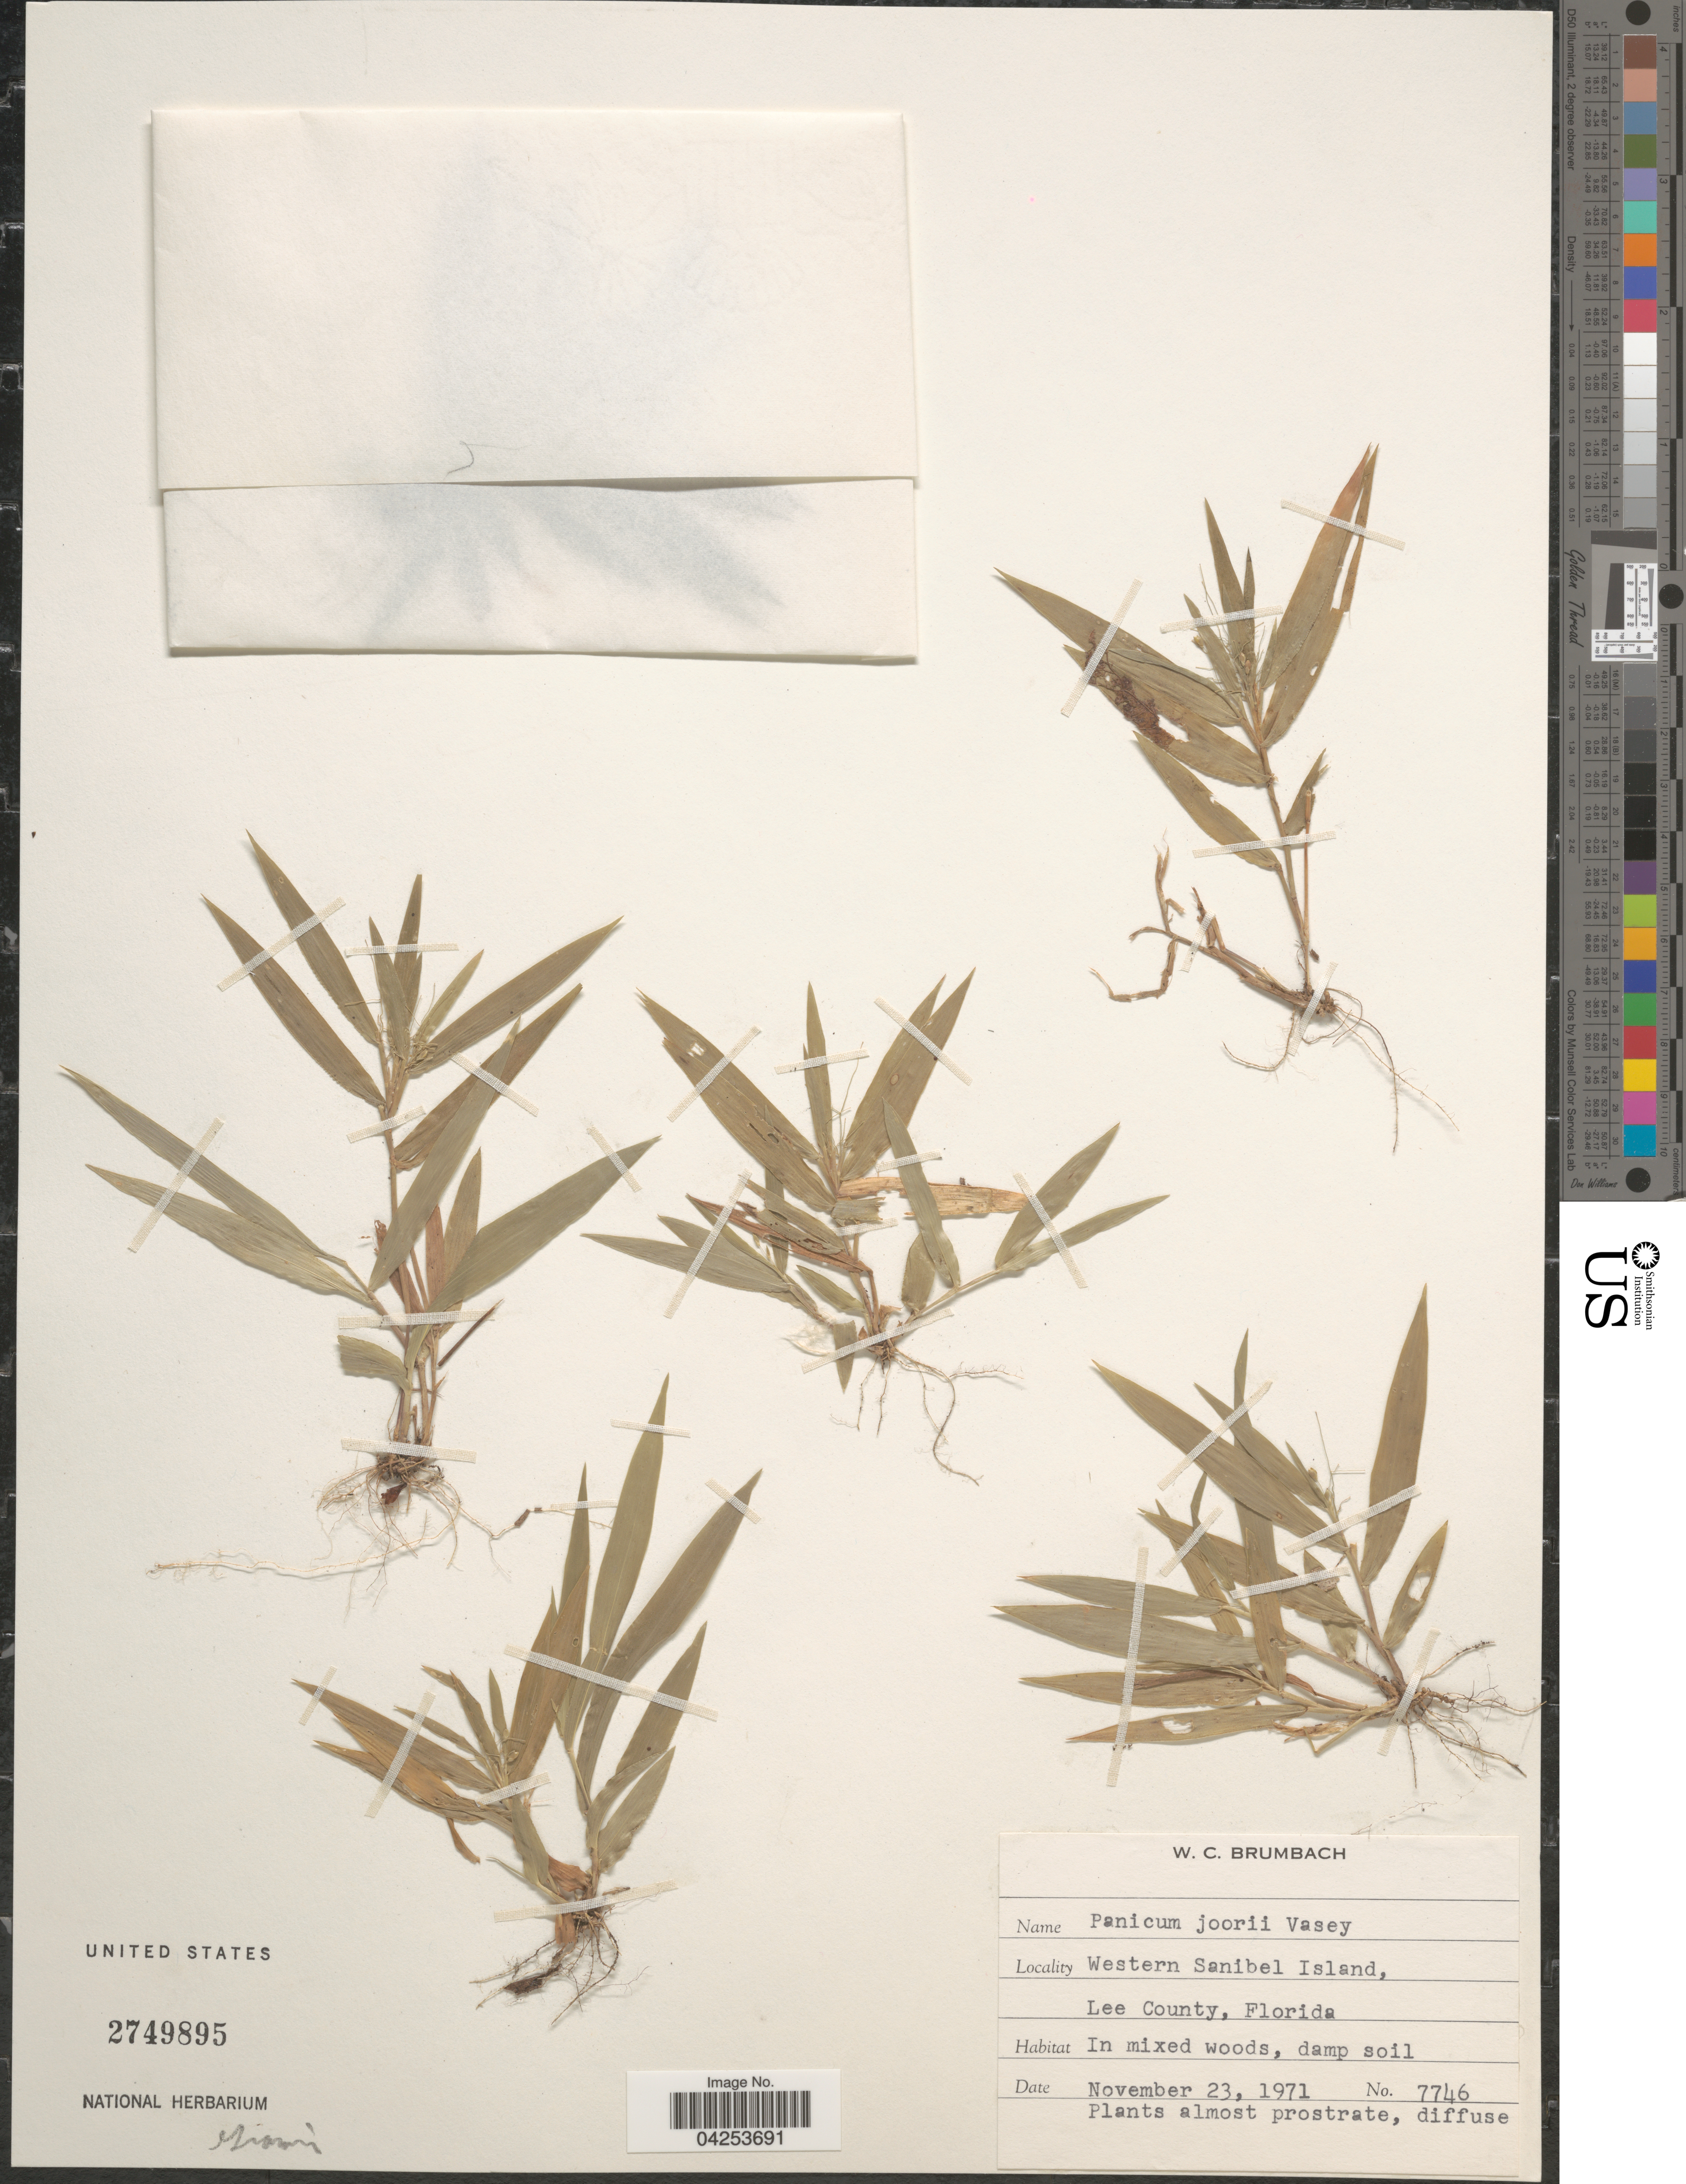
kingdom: Plantae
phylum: Tracheophyta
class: Liliopsida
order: Poales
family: Poaceae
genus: Dichanthelium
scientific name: Dichanthelium commutatum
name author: (Schult.) Gould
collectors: W. C. Brumbach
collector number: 7746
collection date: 1971-11-23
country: United States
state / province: Florida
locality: Western Sanibel Island, Lee County.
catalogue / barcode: US 2749895